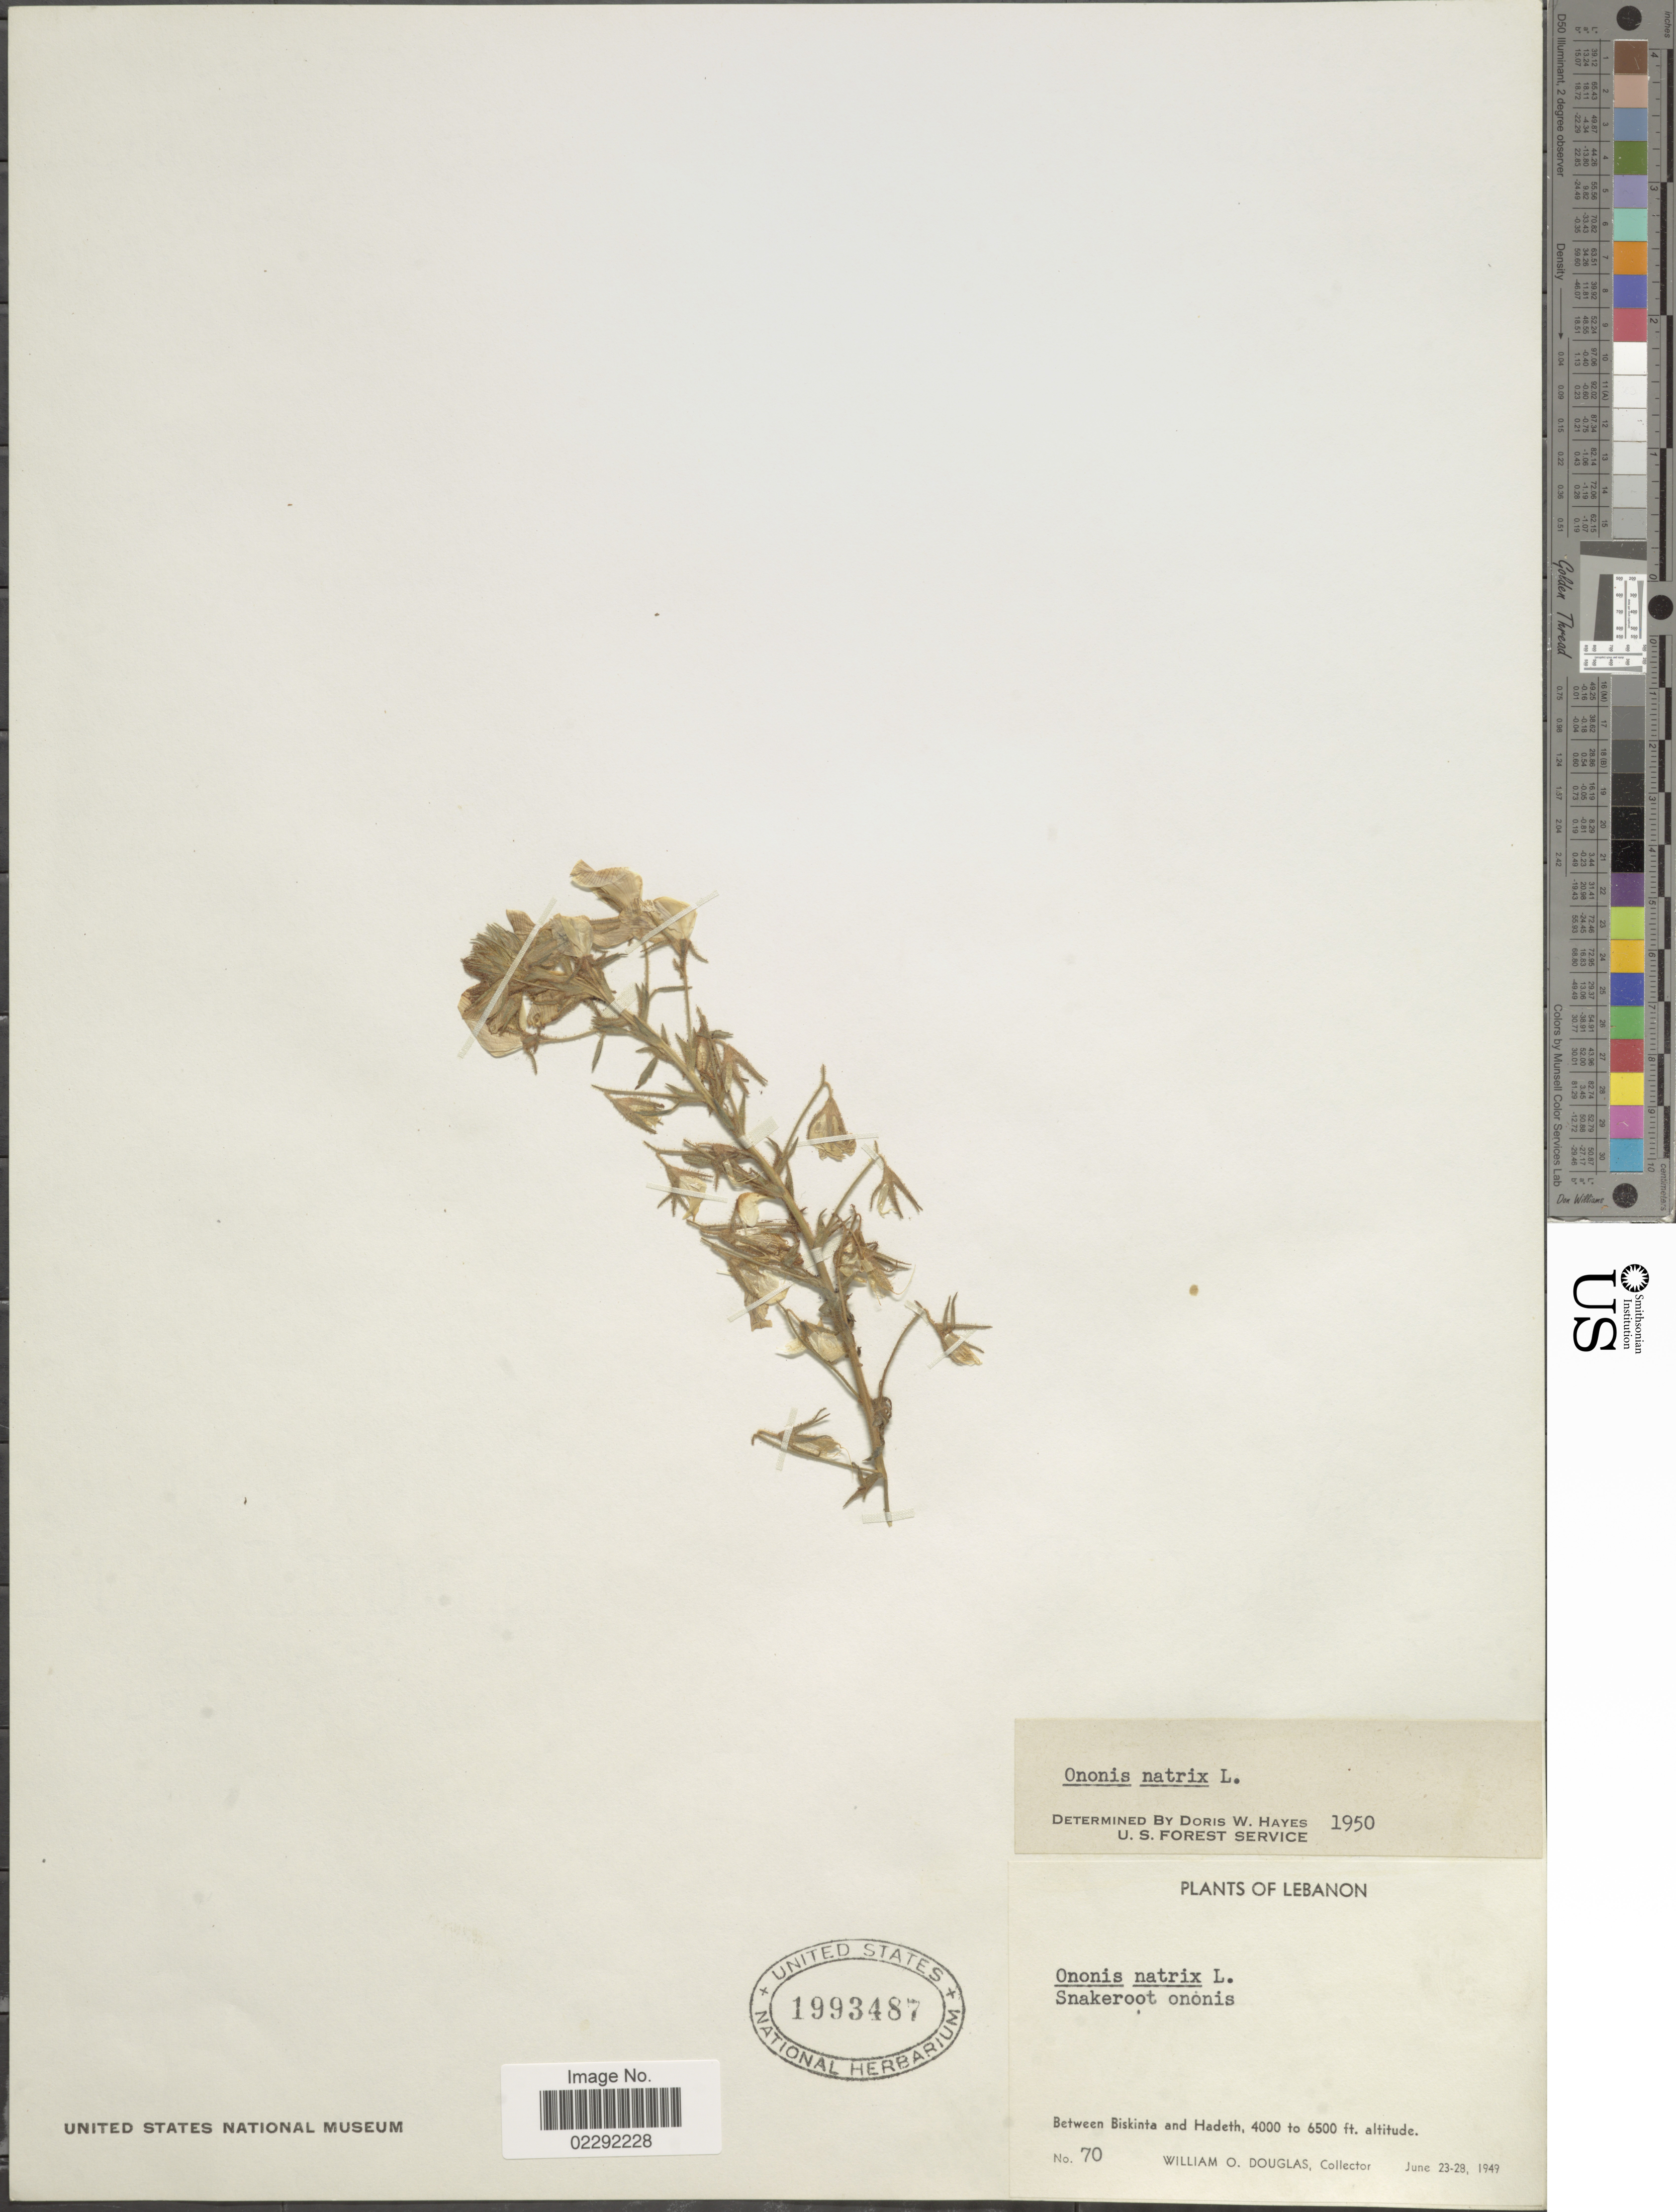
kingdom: Plantae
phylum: Tracheophyta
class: Magnoliopsida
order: Fabales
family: Fabaceae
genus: Ononis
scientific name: Ononis natrix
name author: L.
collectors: W. Douglas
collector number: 70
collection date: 1949-06-23/1949-06-28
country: Lebanon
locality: Between Biskinta and Hadeth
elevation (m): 1219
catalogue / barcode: US 1993487